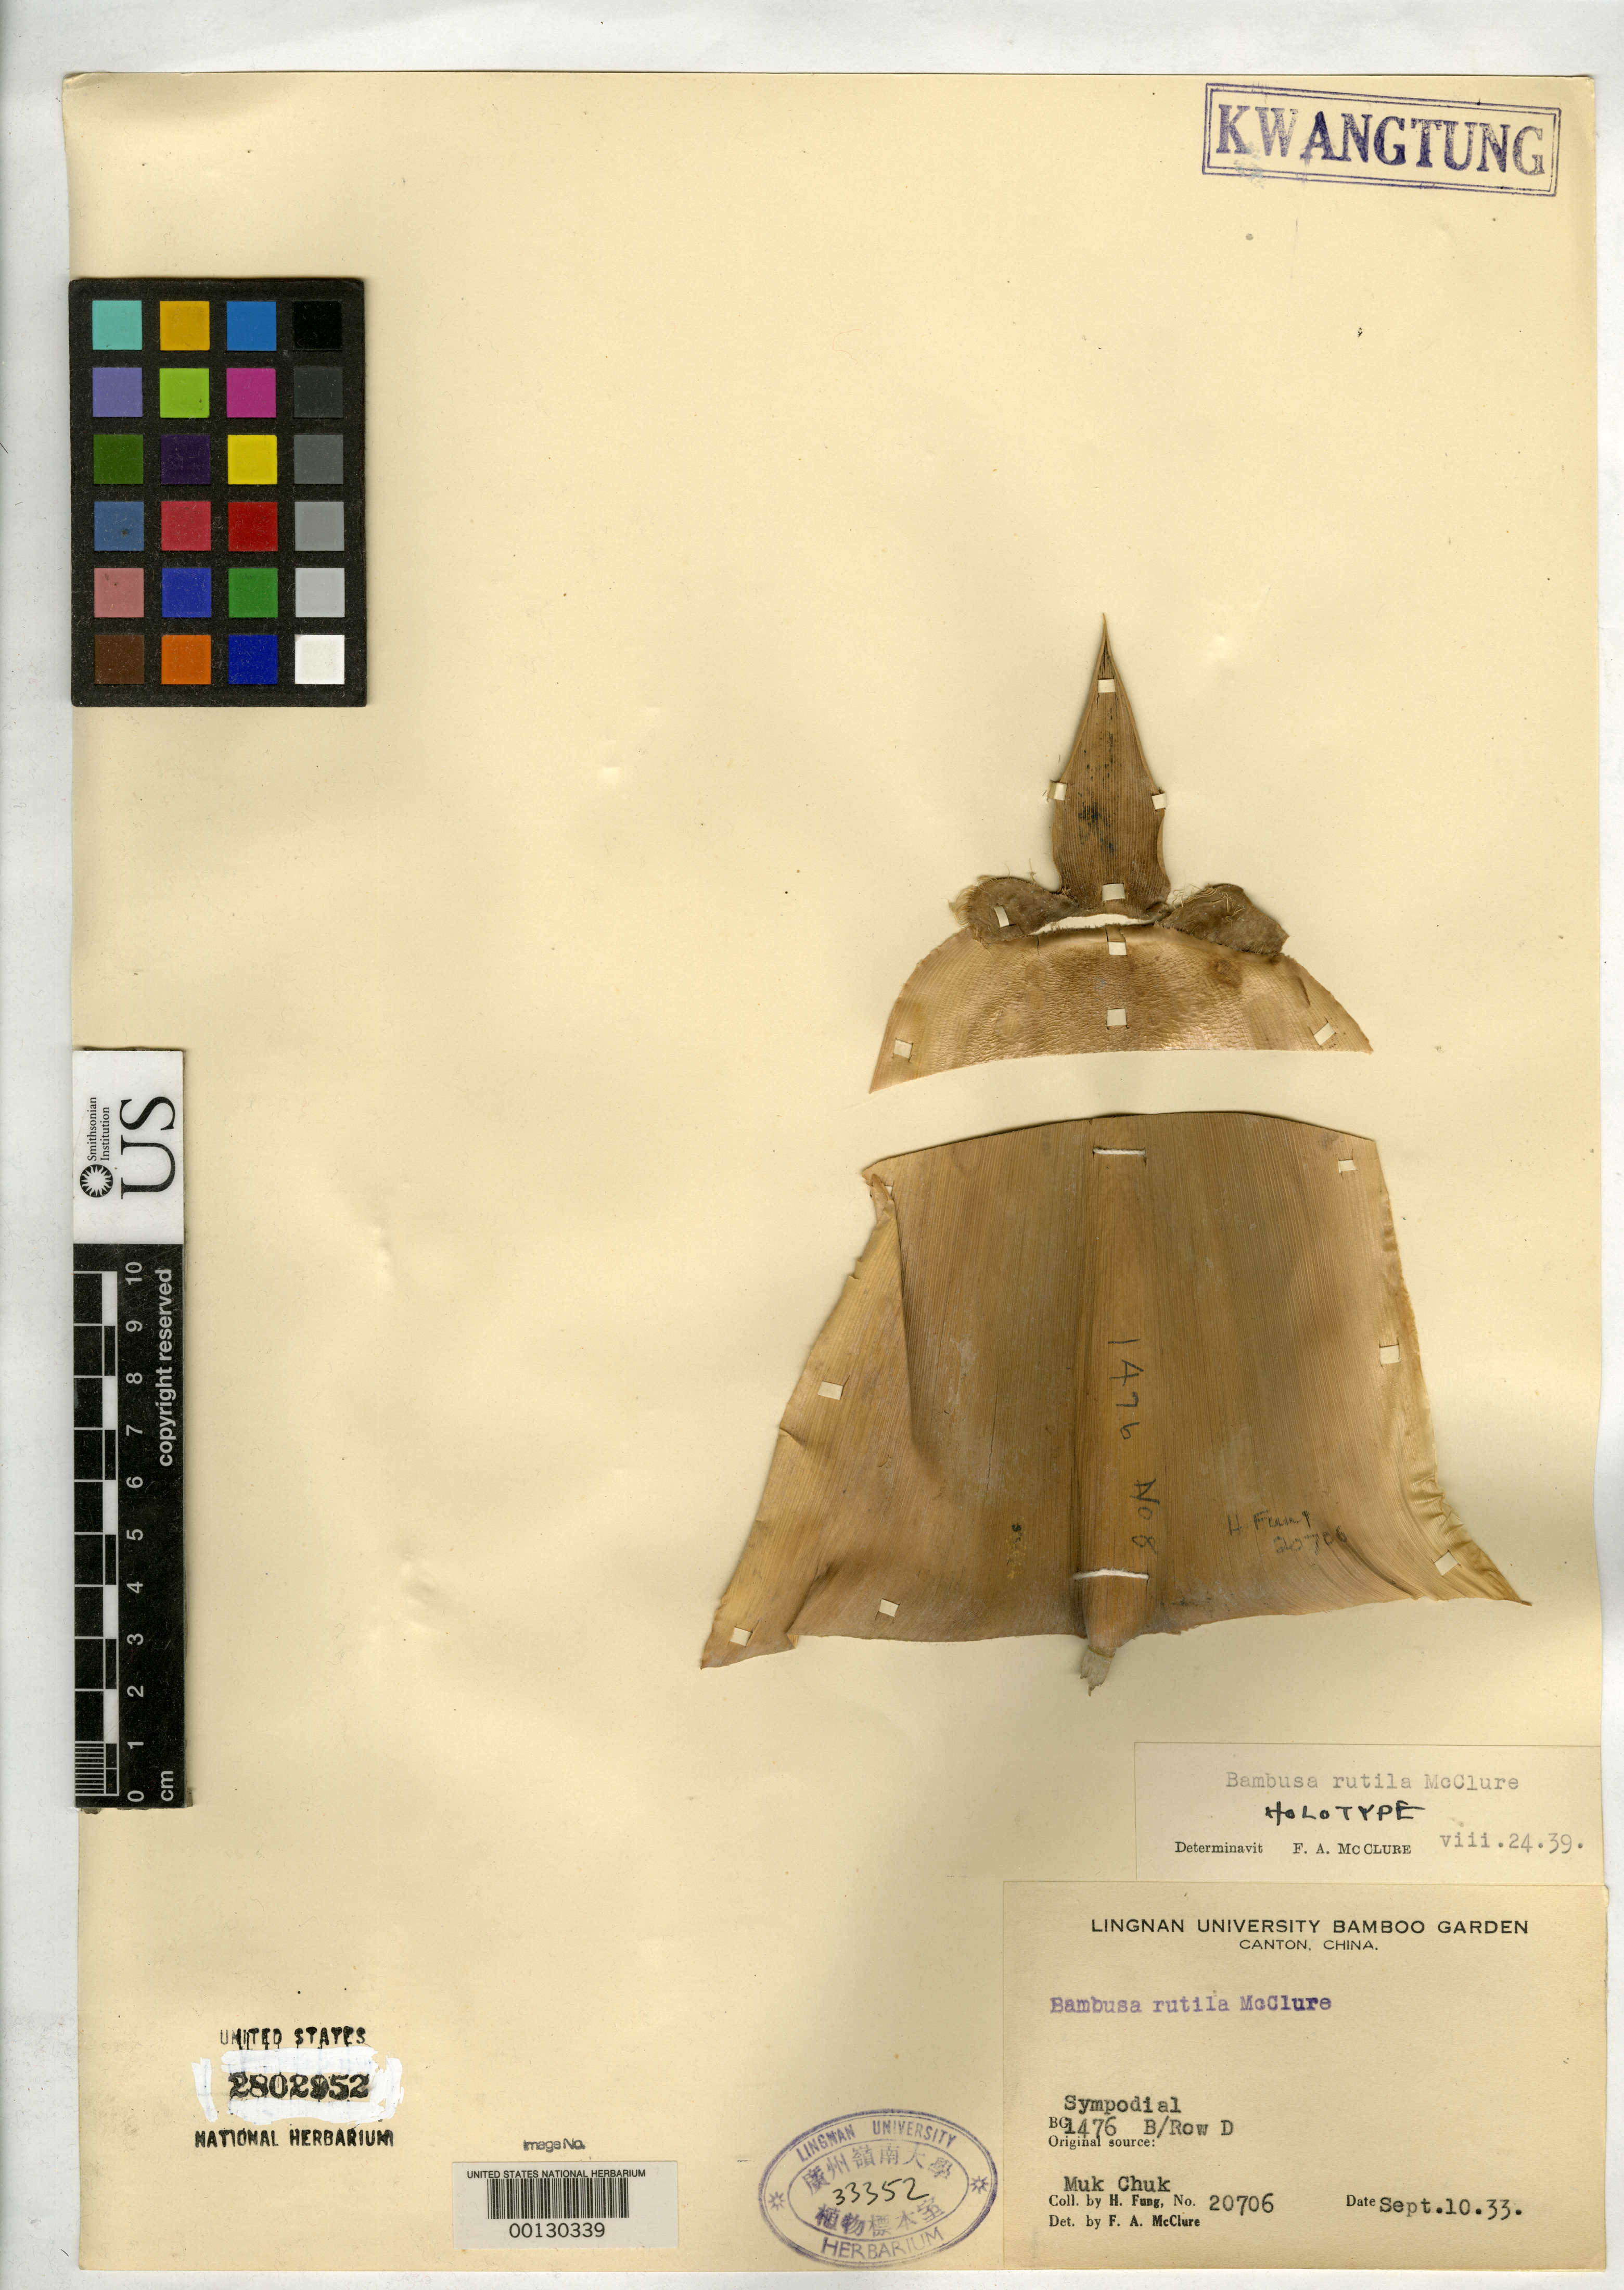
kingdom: Plantae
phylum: Tracheophyta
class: Liliopsida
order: Poales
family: Poaceae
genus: Bambusa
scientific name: Bambusa rutila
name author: McClure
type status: Holotype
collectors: H. L. Fung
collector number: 20706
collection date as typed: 10 Sep 1933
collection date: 1933-09-10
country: China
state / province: Guangdong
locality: Lingnan University Bamboo Garden, Canton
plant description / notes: Possibly made from living material cultivated as BG 1476; additional specimens made from cultivated plants at later date; this specimen (USNH 2802952, from Lingnan University Herbarium) is the only one annotated by McClure as "holotype".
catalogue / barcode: US 2802952